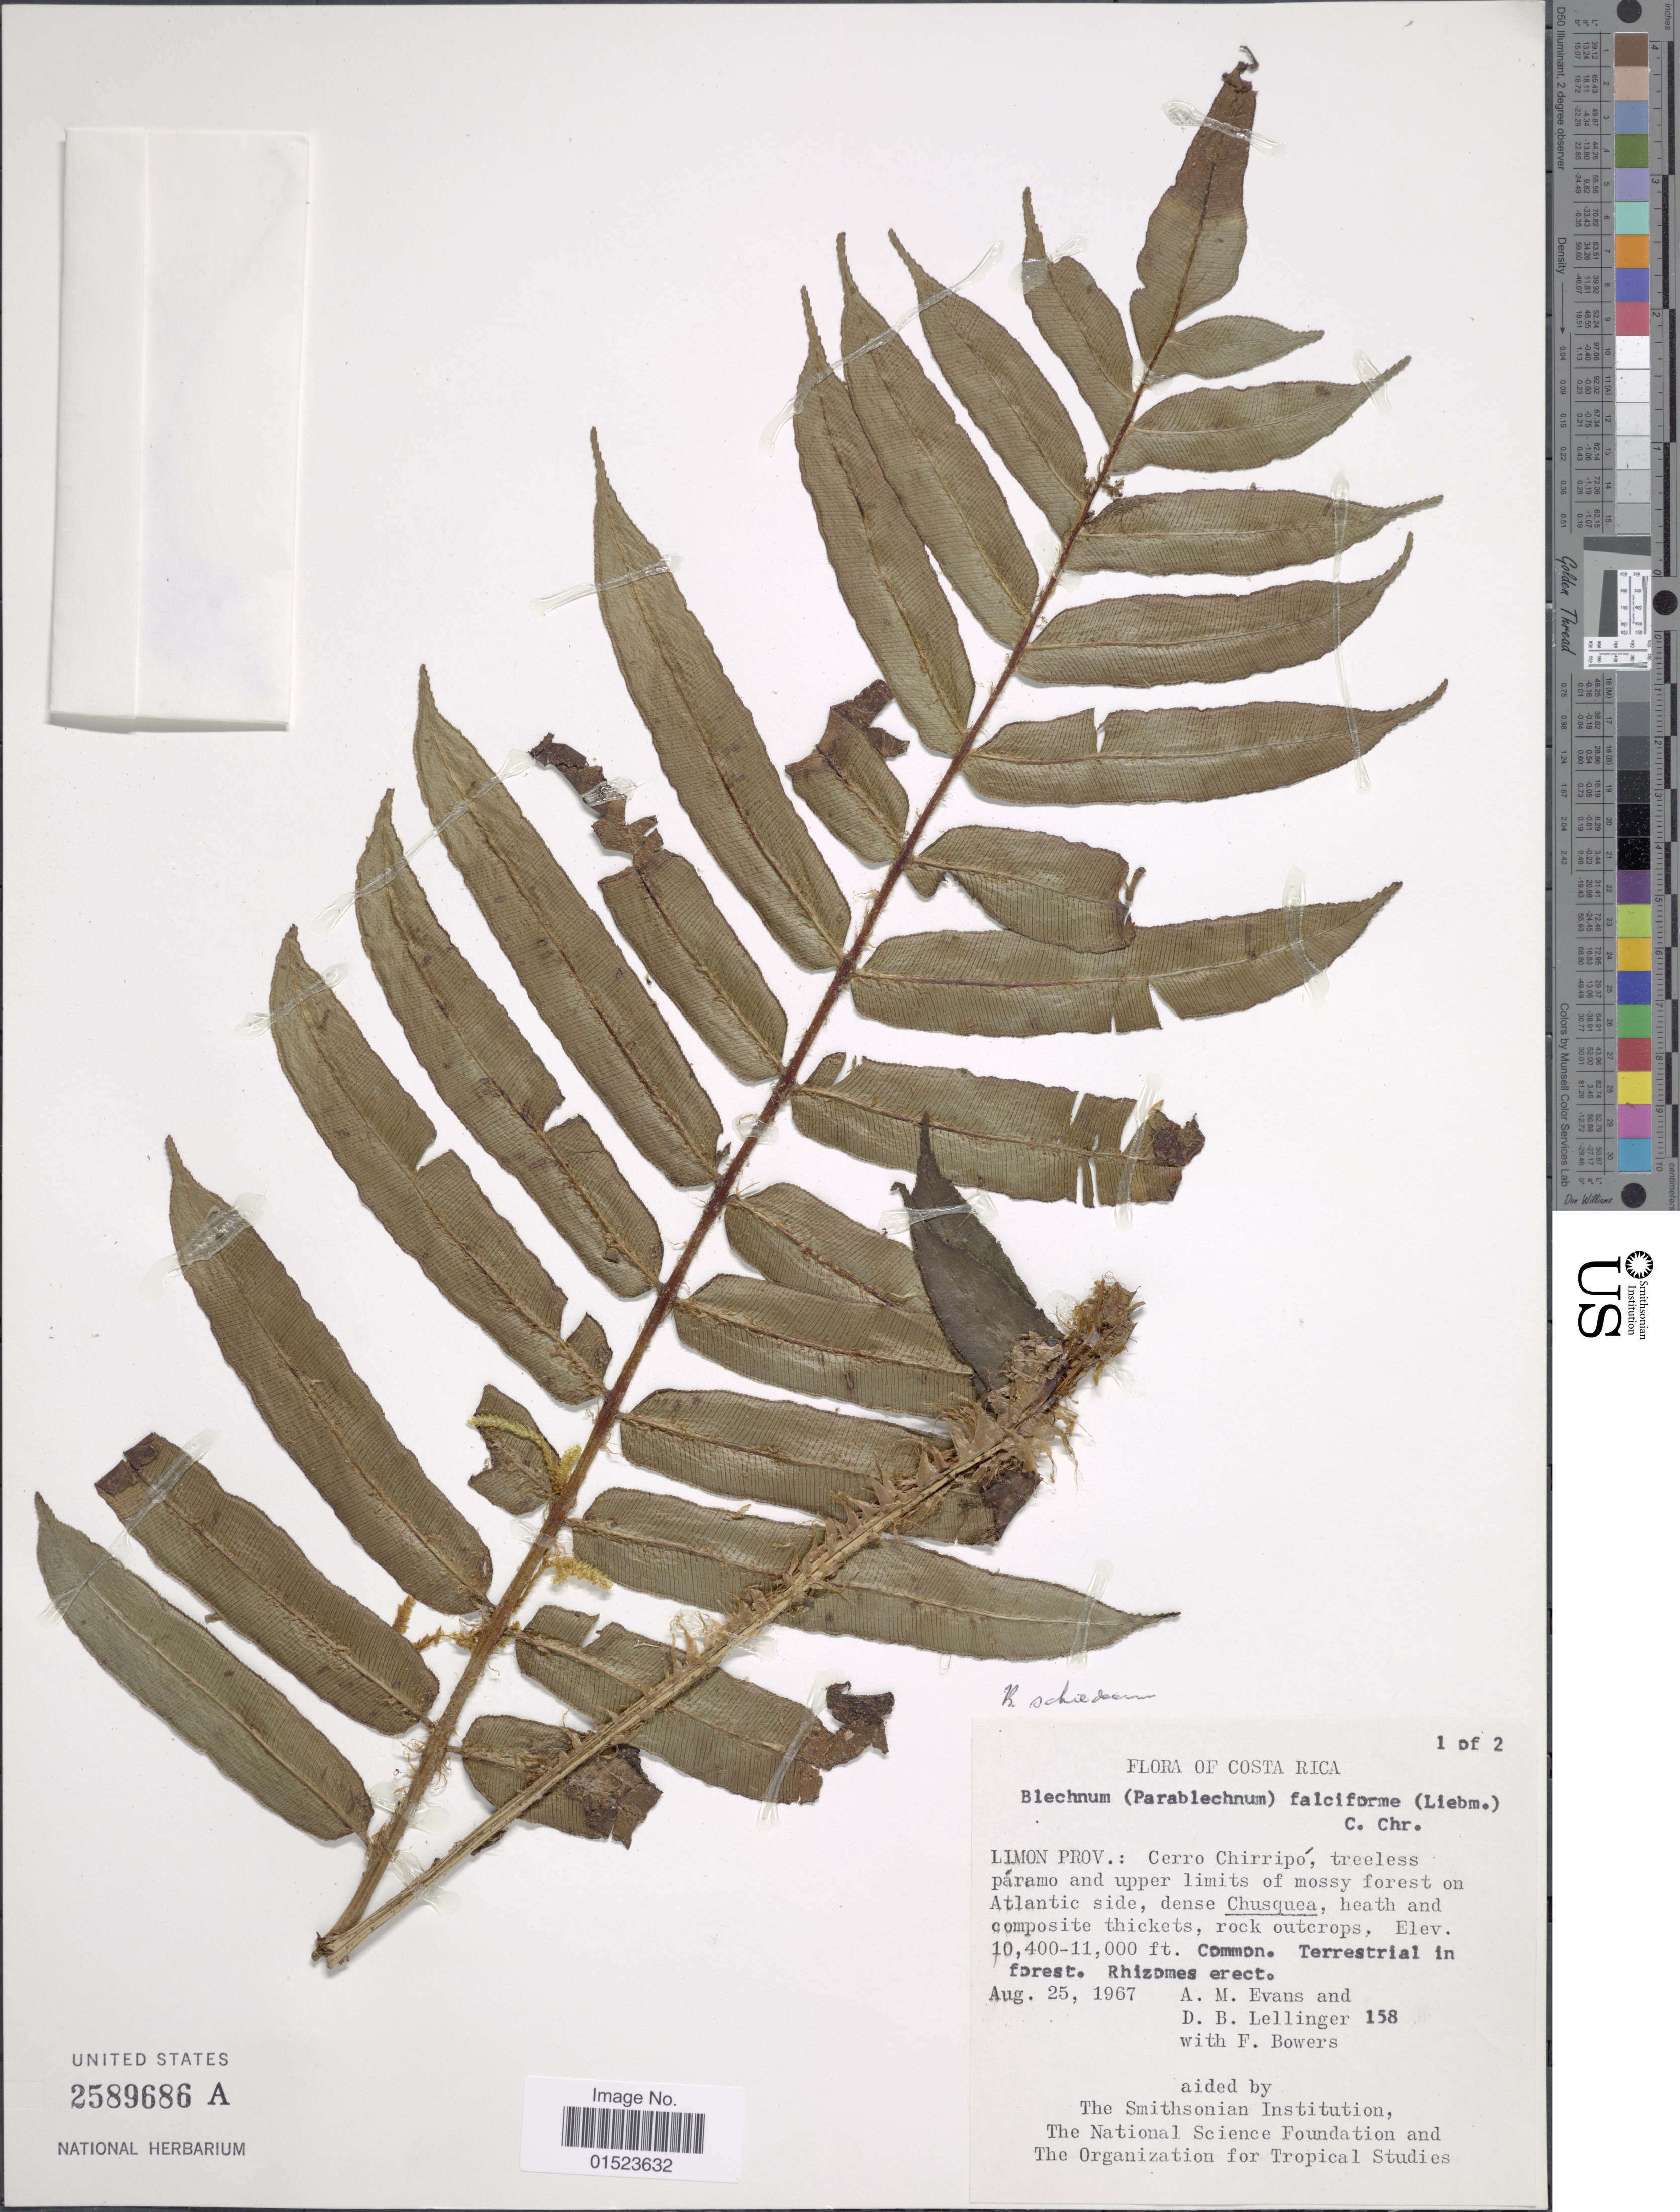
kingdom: Plantae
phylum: Tracheophyta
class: Polypodiopsida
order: Polypodiales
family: Blechnaceae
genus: Blechnum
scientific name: Blechnum christii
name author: C. Chr.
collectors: A. M. Evans, D. B. Lellinger & F. Bowers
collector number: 158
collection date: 1967-08-25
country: Costa Rica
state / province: Limón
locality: Cerro Chirripó, treeless páramo and upper limits of mossy forest on Atlantic side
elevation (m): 3170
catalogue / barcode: US 2589686A